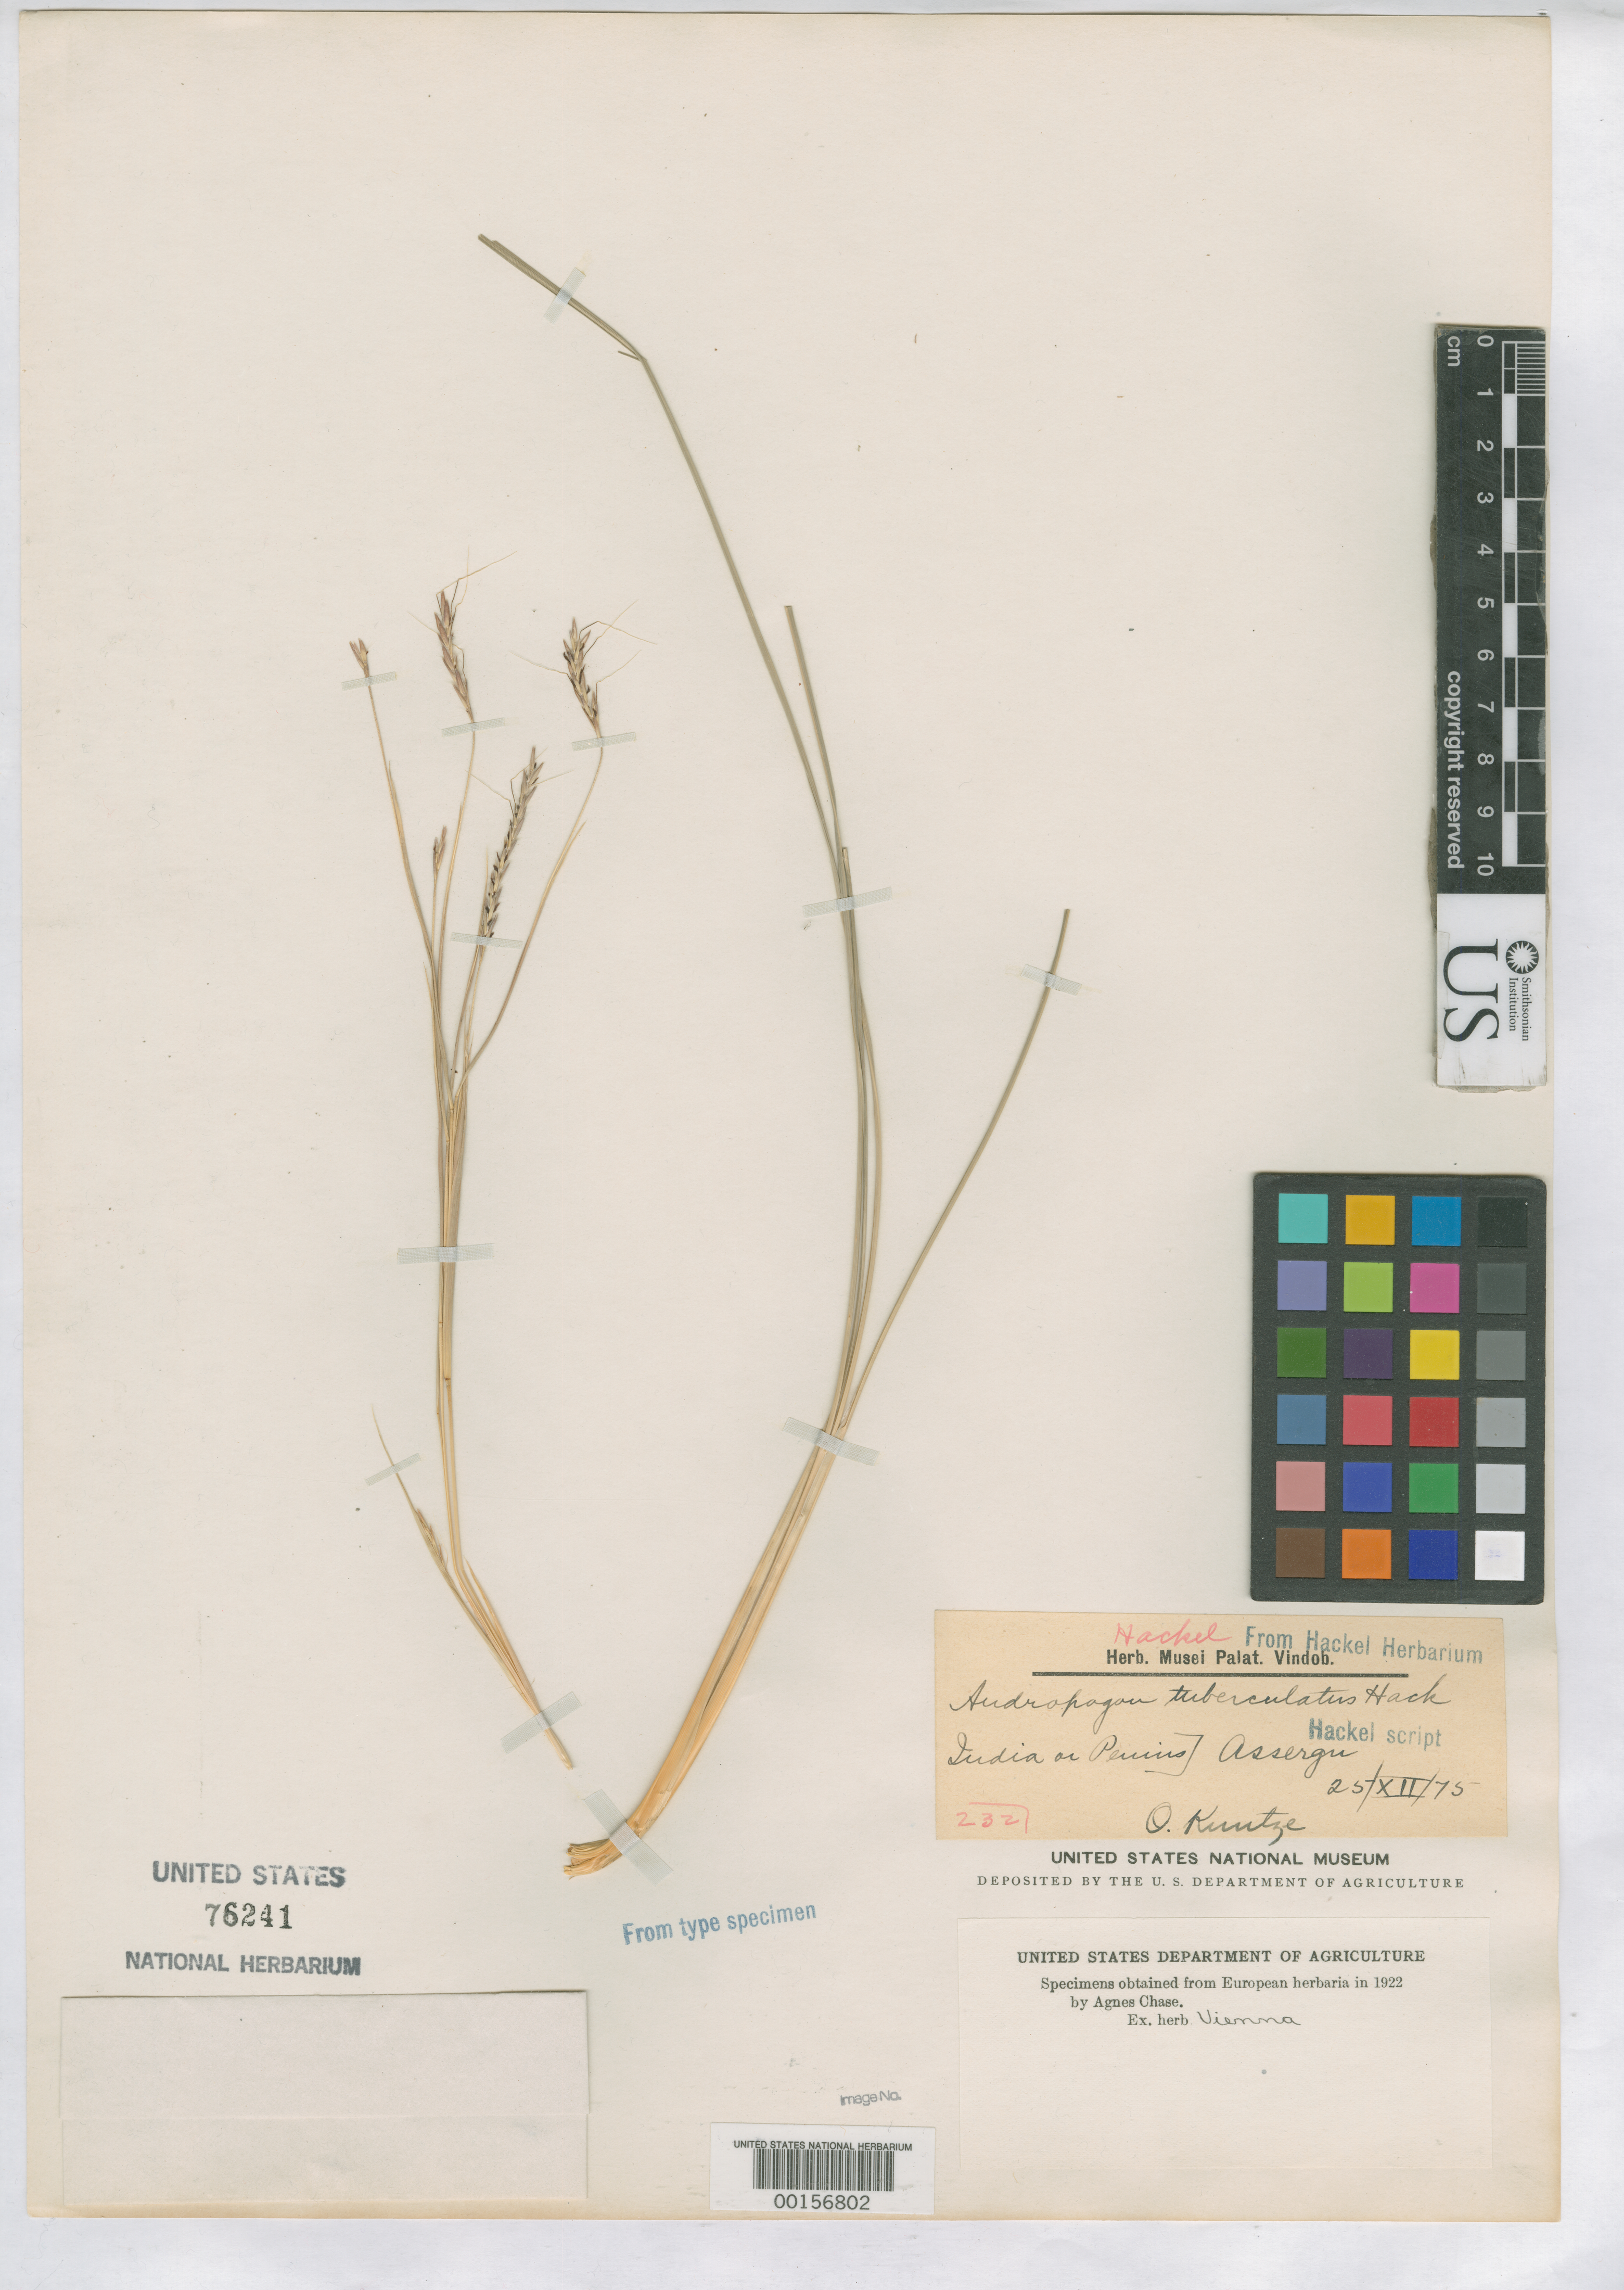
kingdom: Plantae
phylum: Tracheophyta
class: Liliopsida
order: Poales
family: Poaceae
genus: Andropogon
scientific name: Andropogon tuberculatus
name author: Hack. in A. DC.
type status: Type Fragment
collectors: C.E.O. Kuntze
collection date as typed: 25 --- 1875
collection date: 1875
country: India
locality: Pr. Assirgar.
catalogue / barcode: US 76241